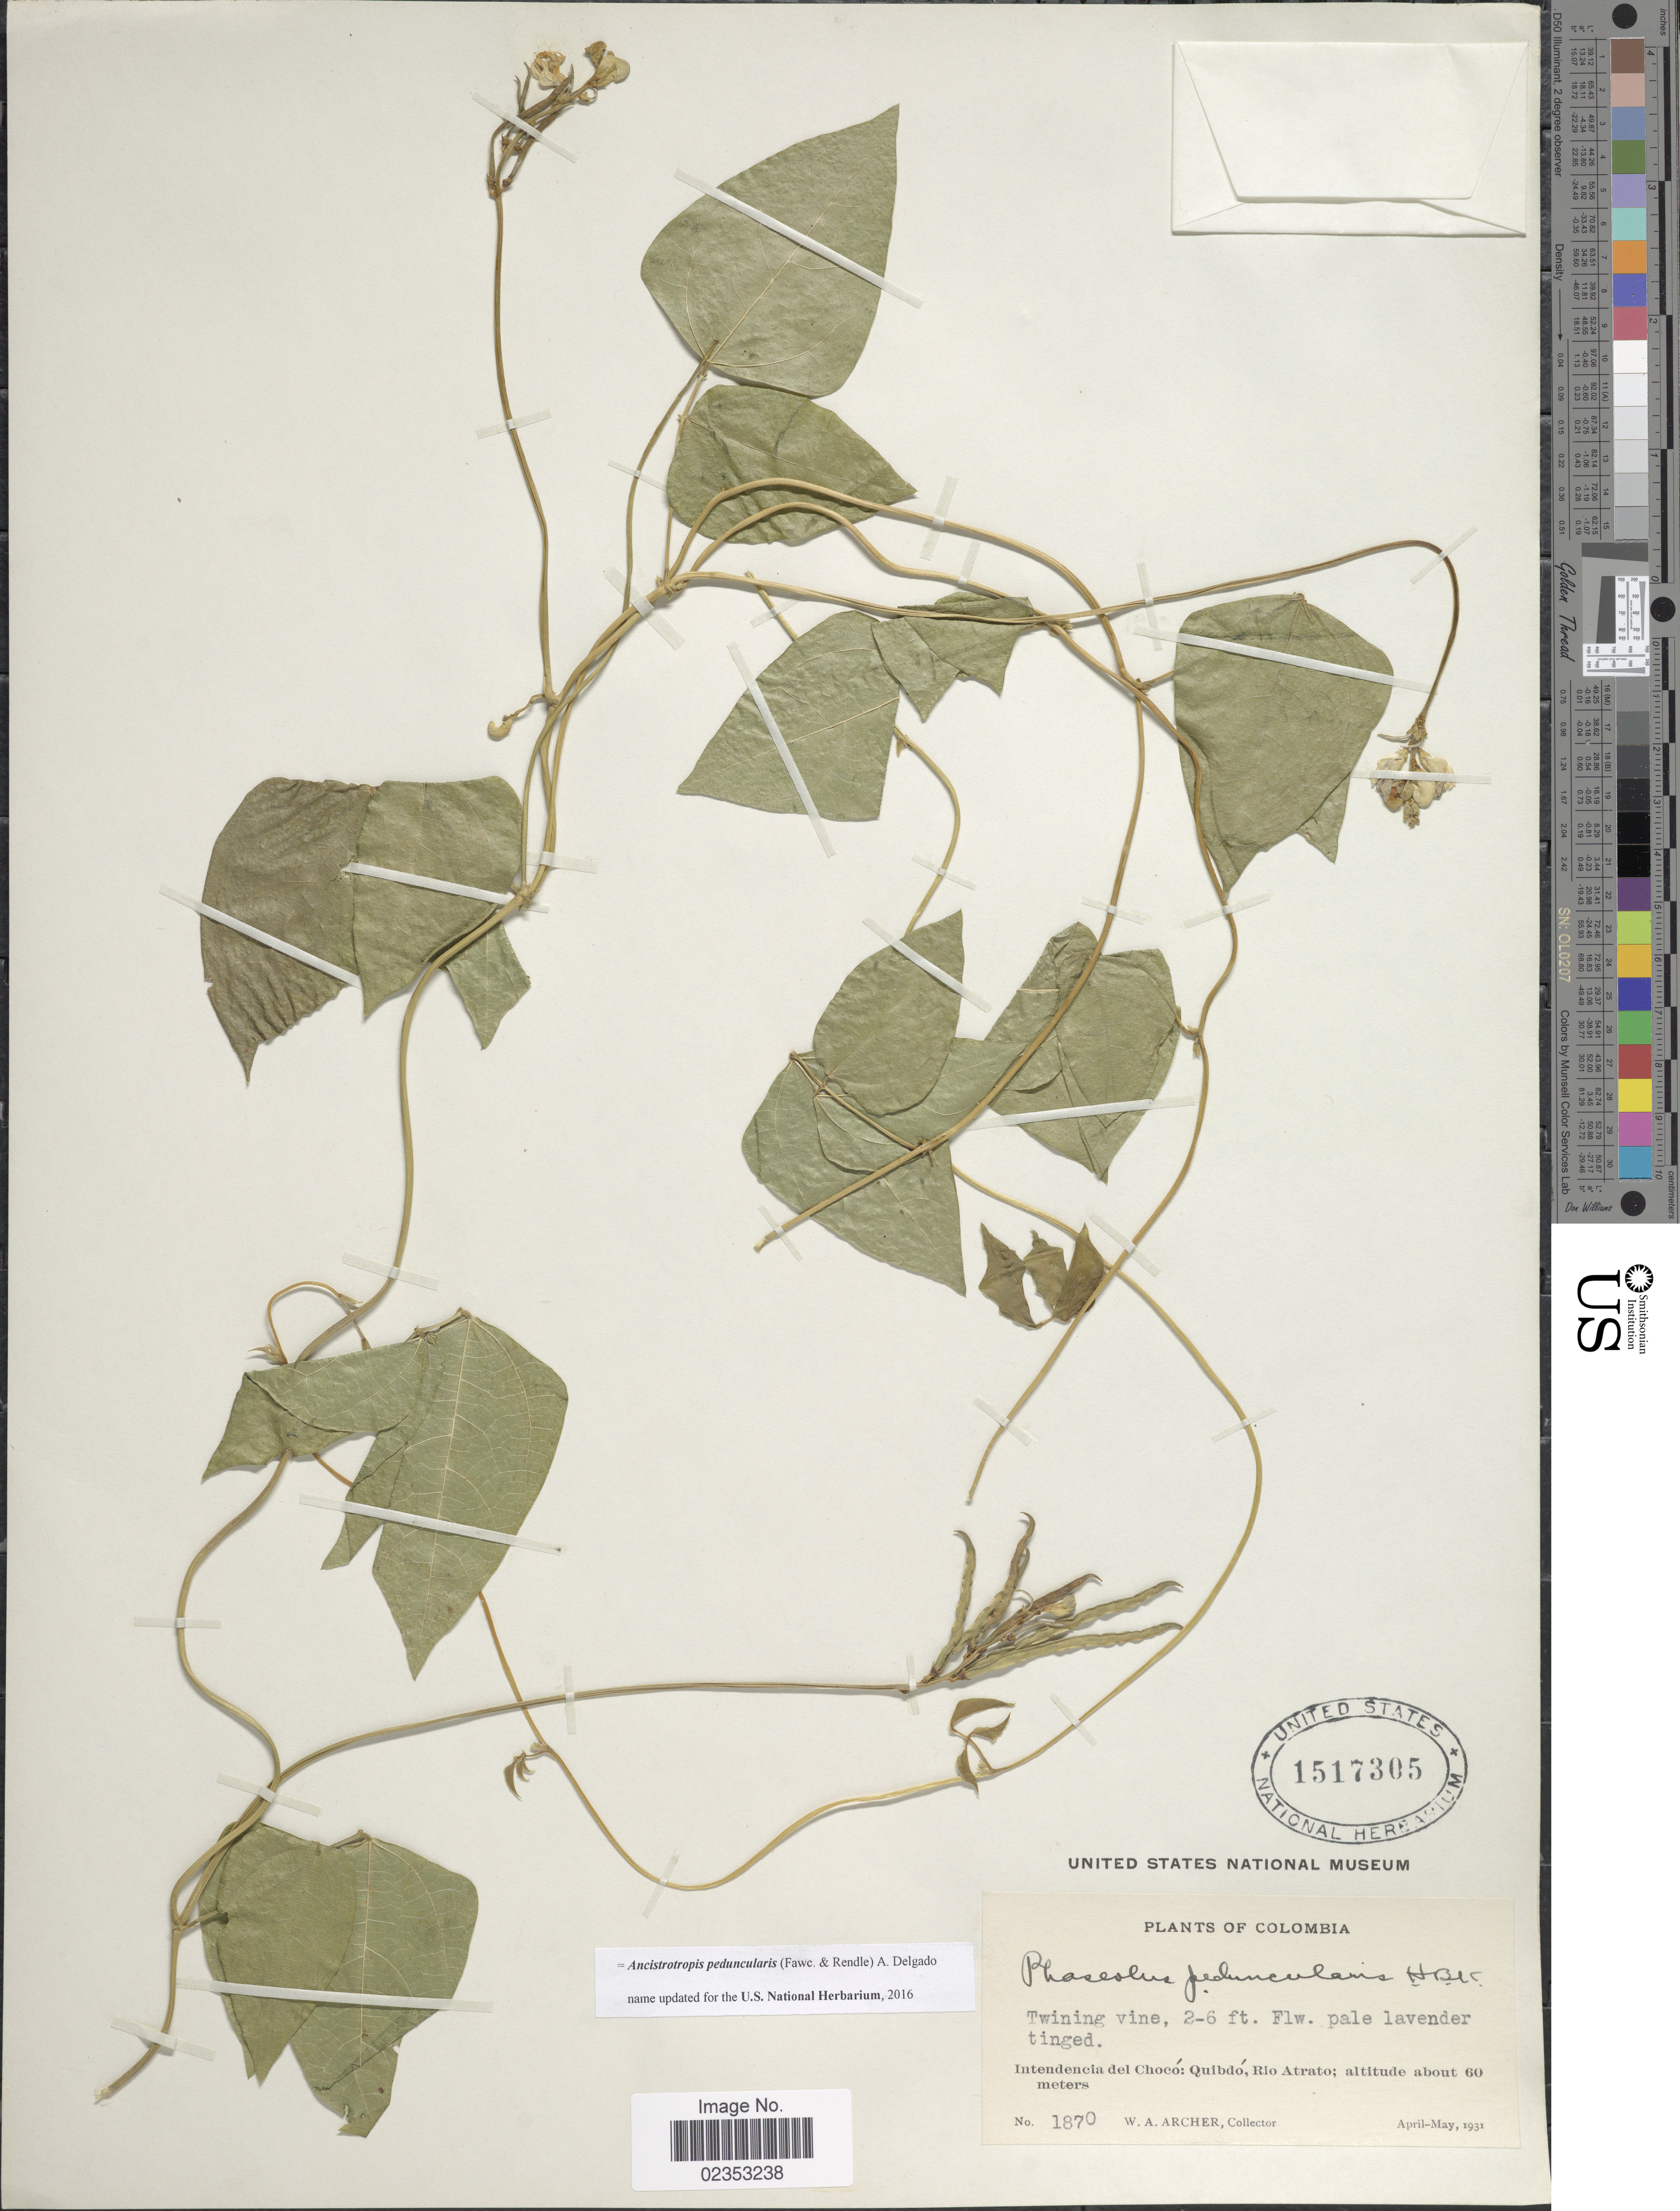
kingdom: Plantae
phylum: Tracheophyta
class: Magnoliopsida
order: Fabales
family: Fabaceae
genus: Ancistrotropis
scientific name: Ancistrotropis peduncularis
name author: (Fawc. & Rendle) A. Delgado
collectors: W. A. Archer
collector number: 1870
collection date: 1931-04/1931-05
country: Colombia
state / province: Chocó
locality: Intendencia del Choco: Quibdo, Rio Atrato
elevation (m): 60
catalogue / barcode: US 1517305